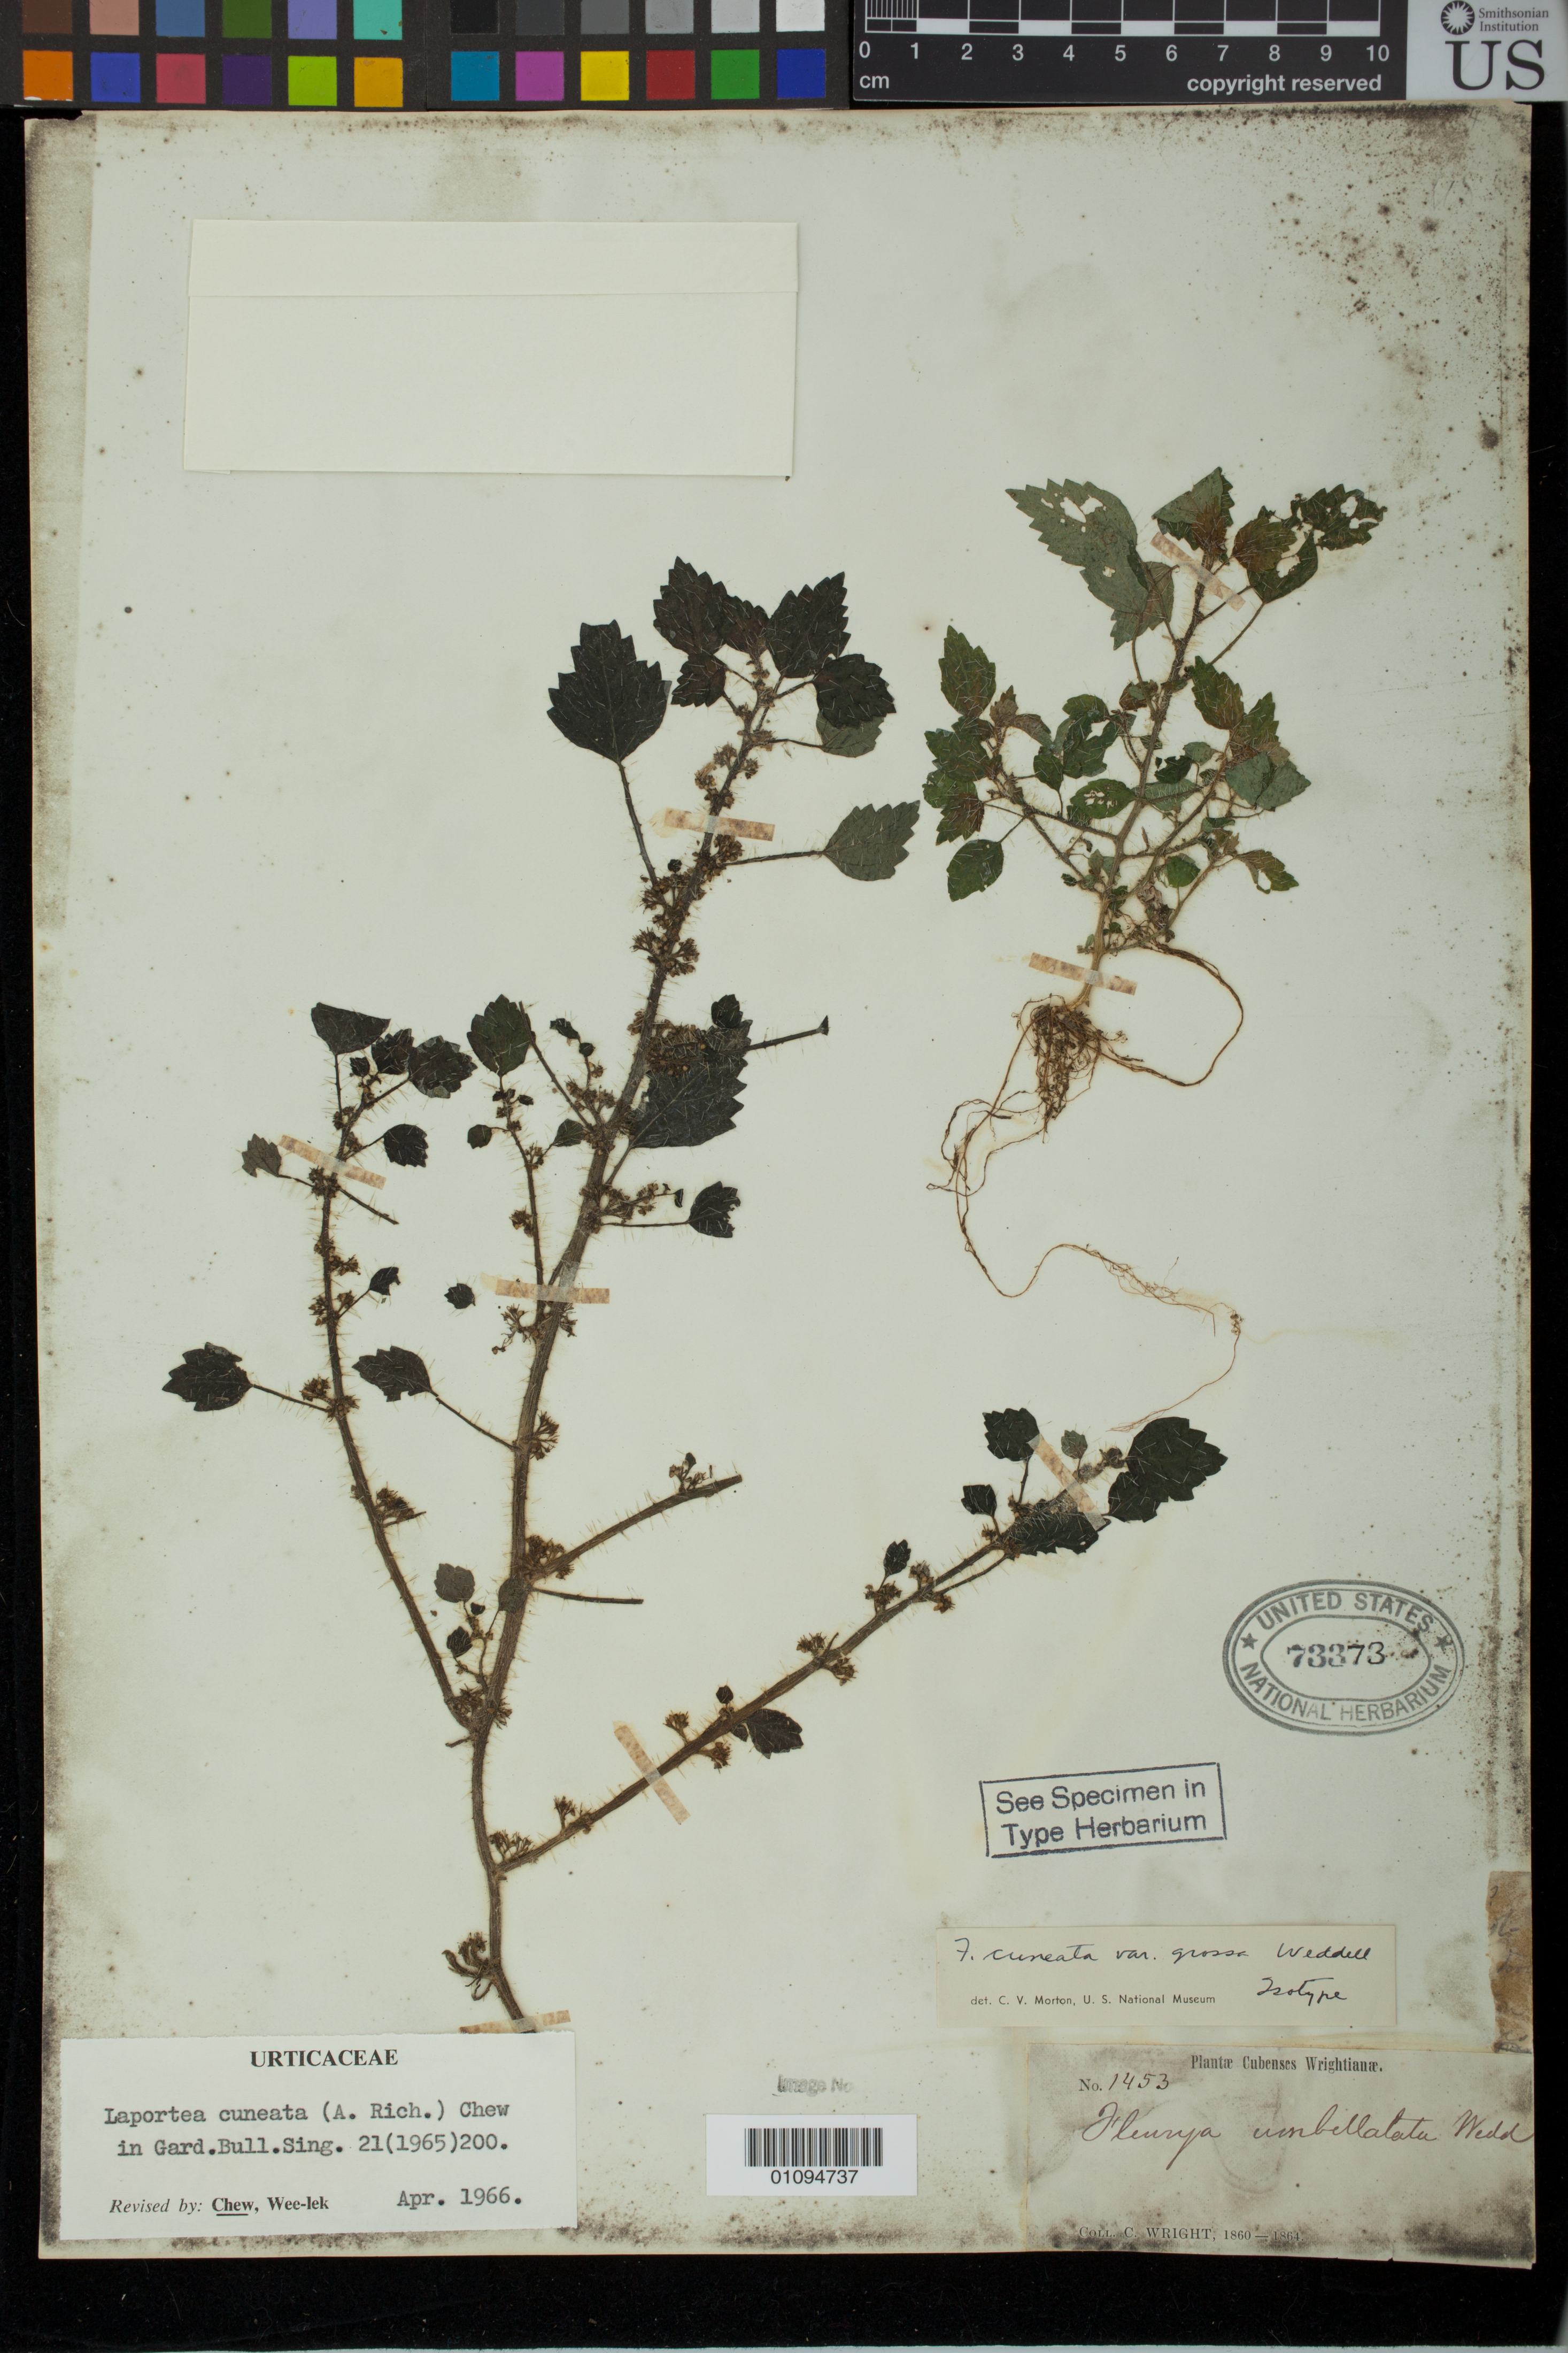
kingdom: Plantae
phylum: Tracheophyta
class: Magnoliopsida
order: Rosales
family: Urticaceae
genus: Fleurya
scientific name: Fleurya cuneata var. grossa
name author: Wedd. in DC.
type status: Isotype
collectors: C. Wright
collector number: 1453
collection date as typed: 1860 to -- --- 1864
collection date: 1860/1864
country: Cuba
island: Greater Antilles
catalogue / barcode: US 73373